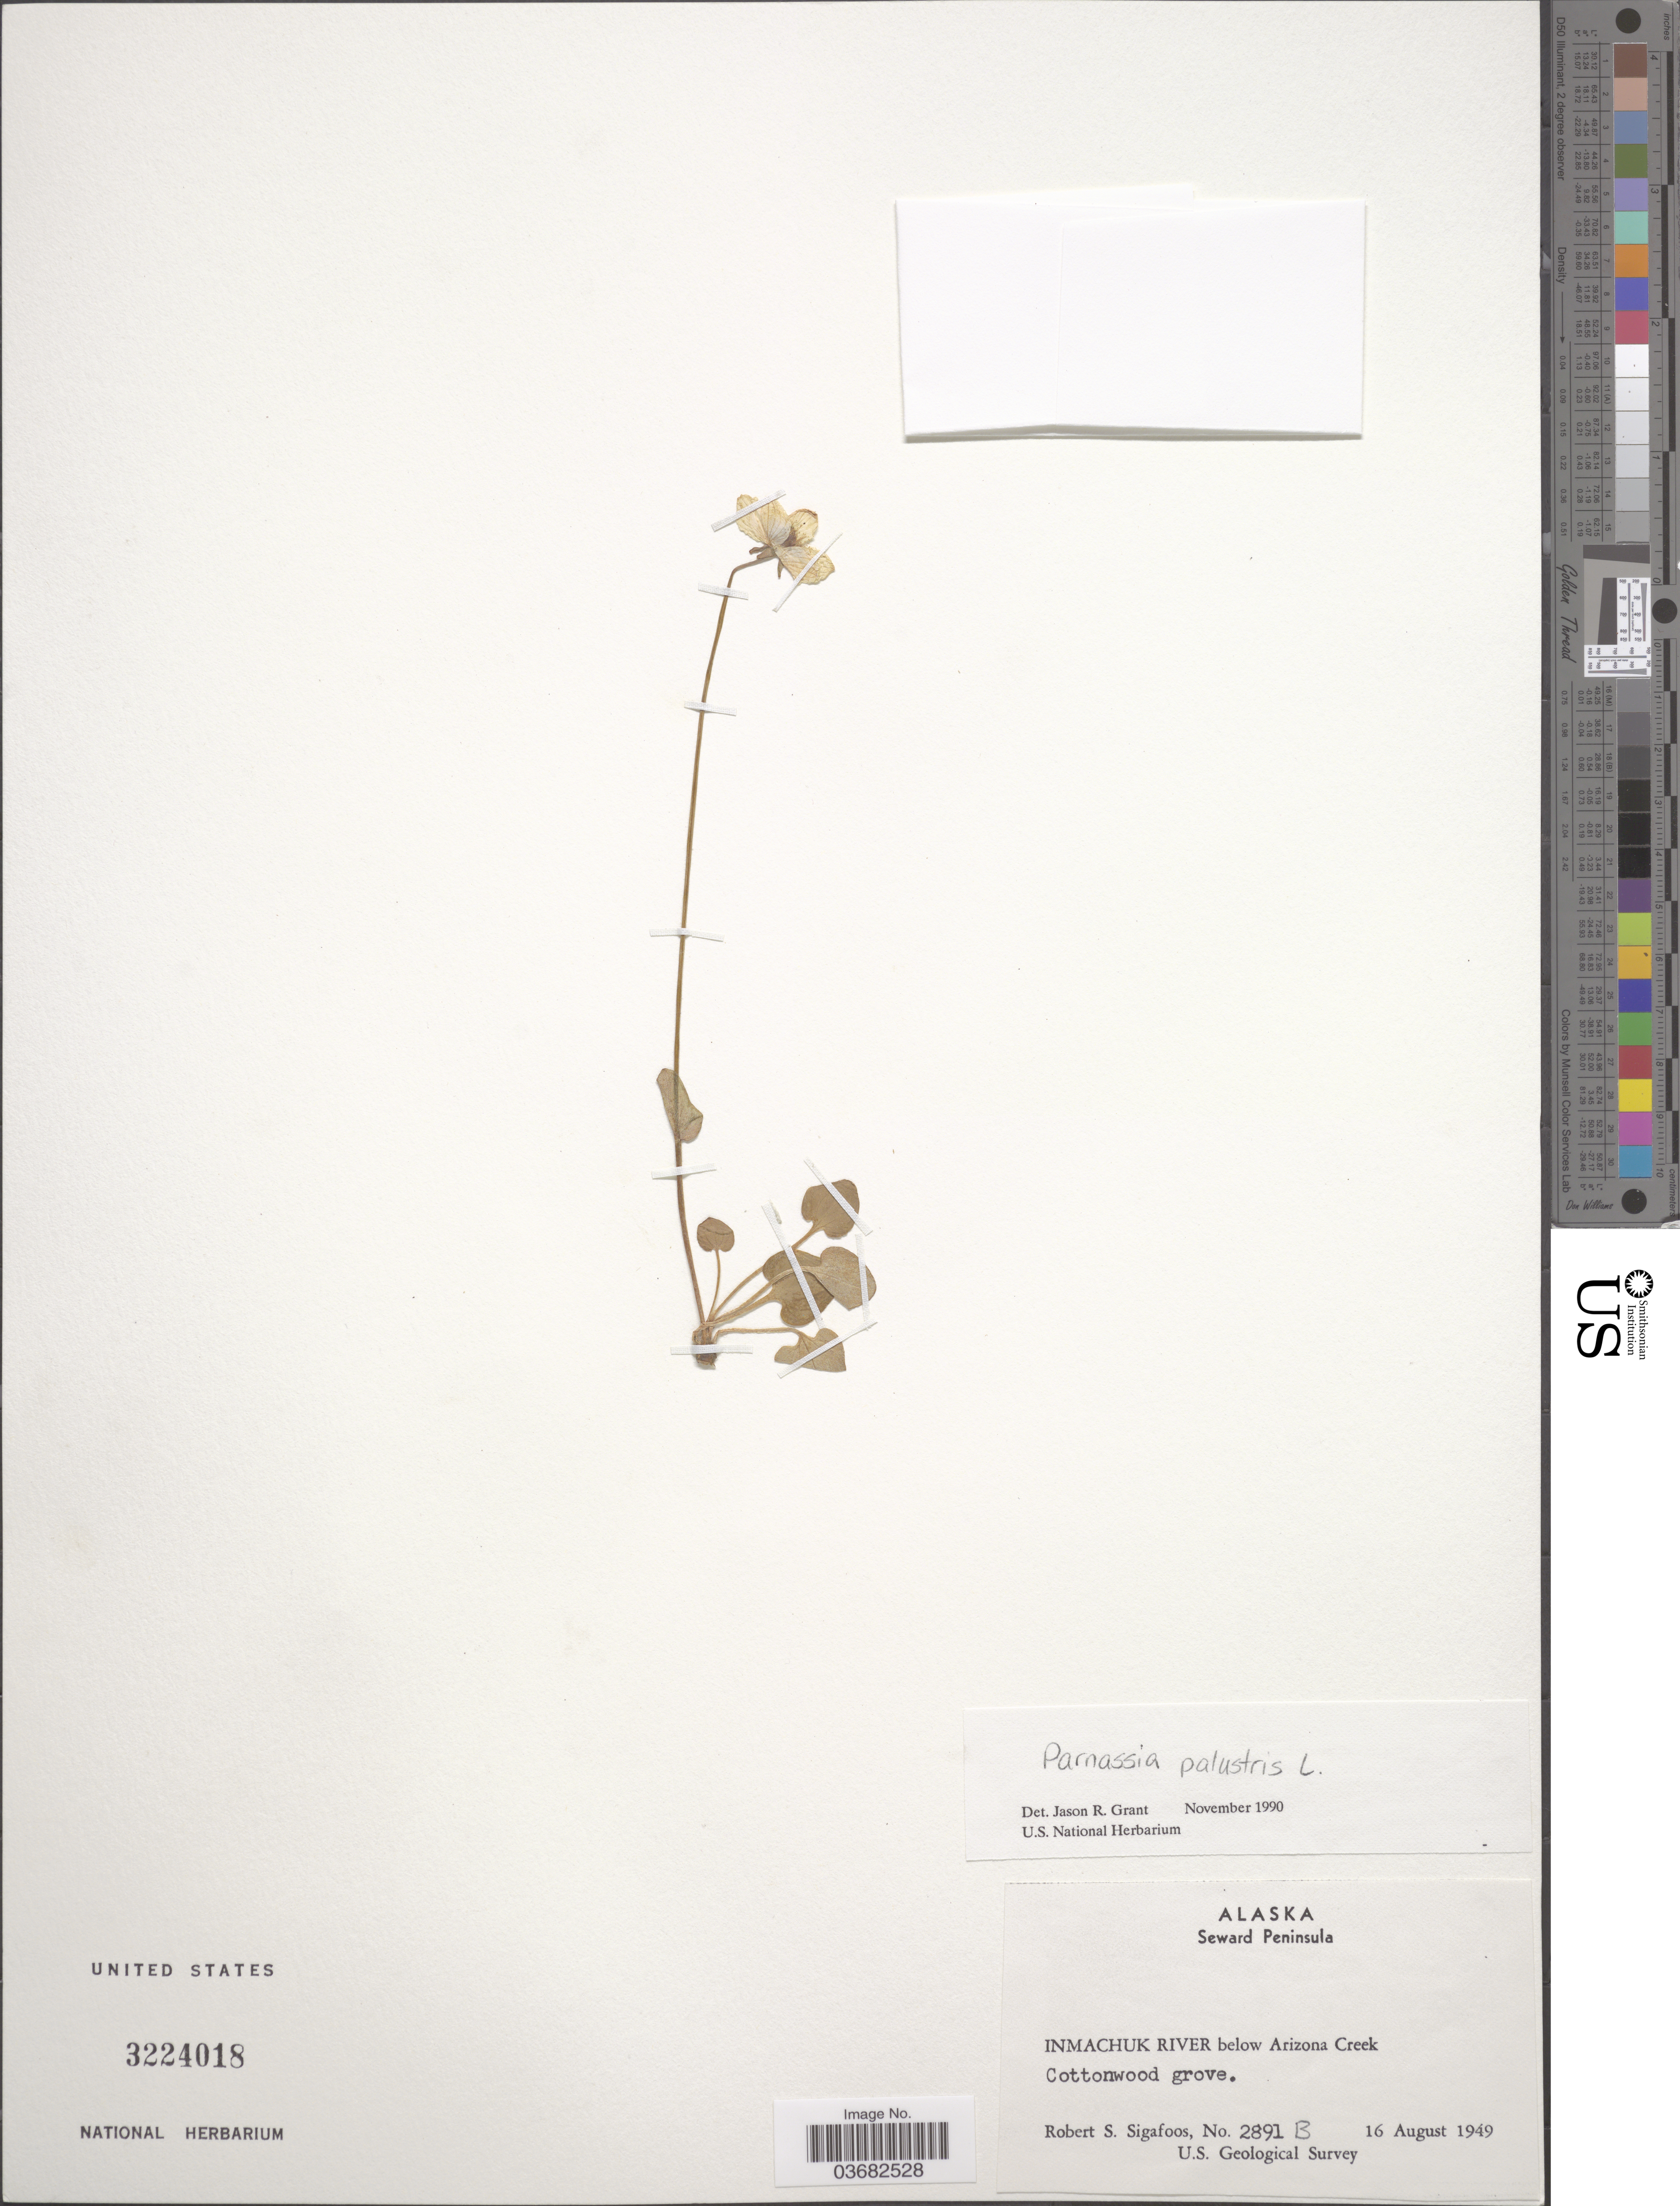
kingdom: Plantae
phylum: Tracheophyta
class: Magnoliopsida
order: Celastrales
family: Parnassiaceae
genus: Parnassia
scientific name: Parnassia palustris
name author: L.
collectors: R. Sigafoos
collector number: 2891B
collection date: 1949-08-16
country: United States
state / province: Alaska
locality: Seward Peninsula. Inmachuk River below Arizona Creek. Cottonwood grove. U. S. Geological Survey.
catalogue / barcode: US 3224018